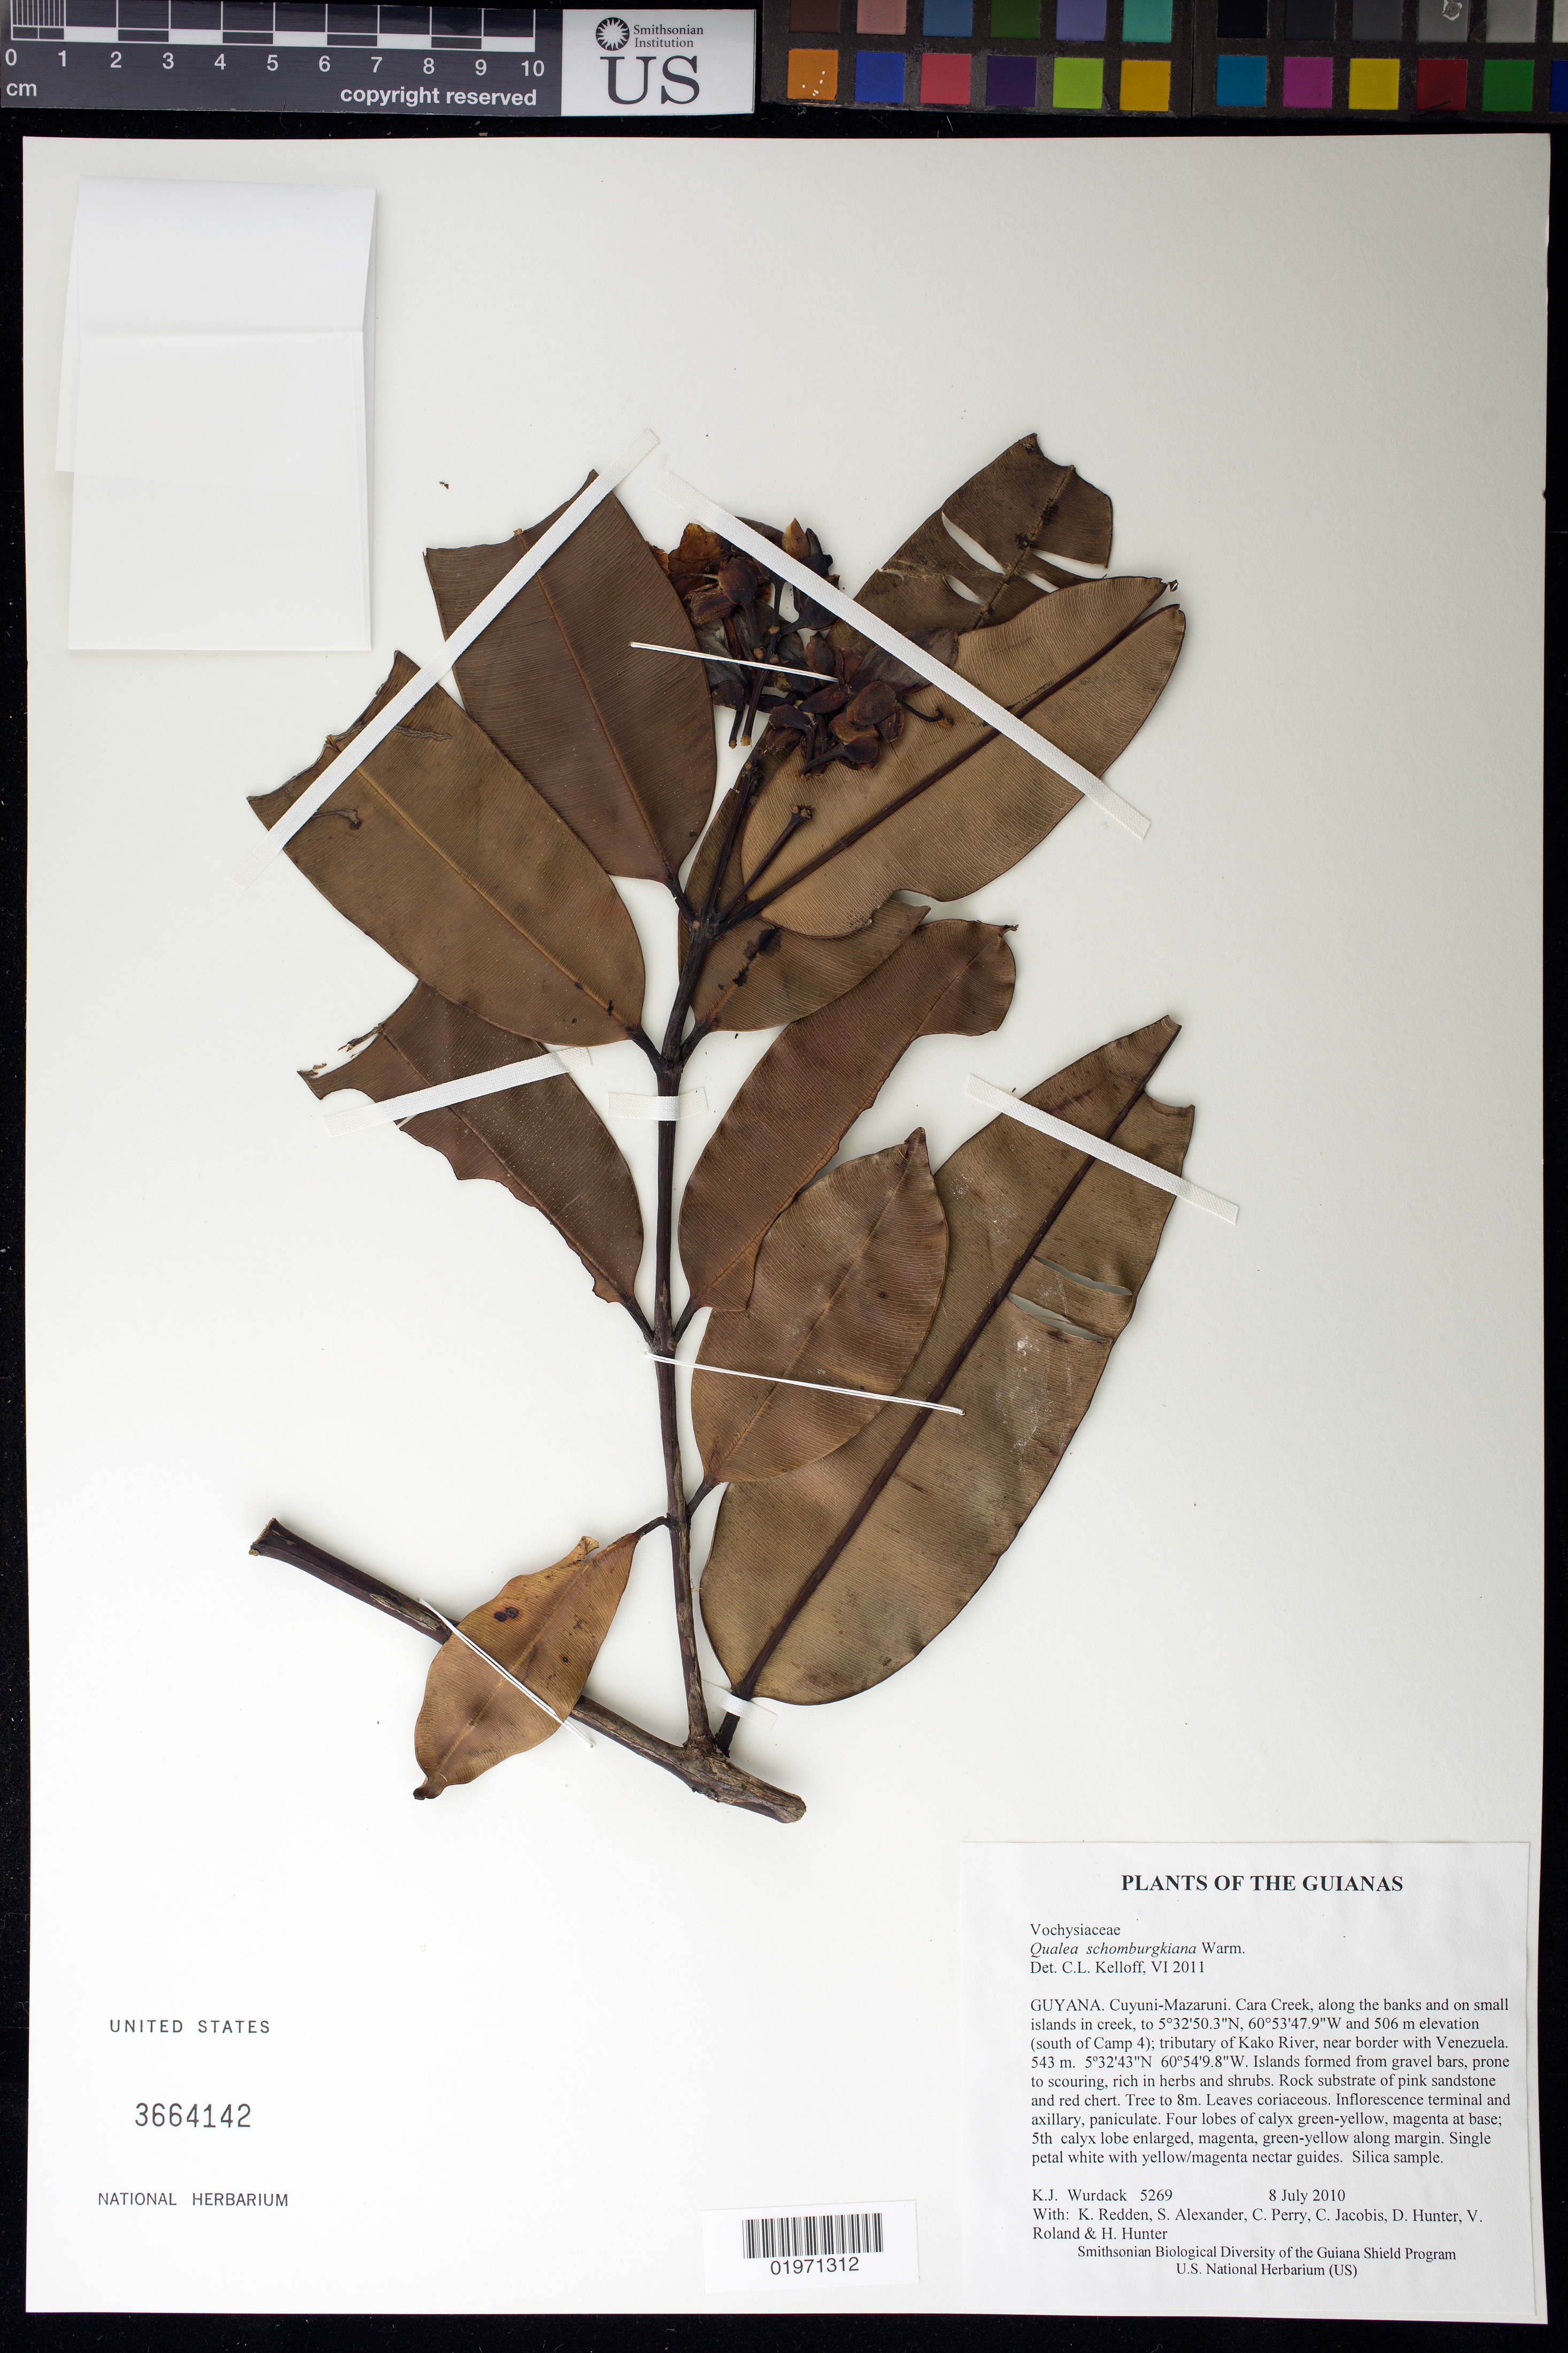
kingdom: Plantae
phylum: Tracheophyta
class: Magnoliopsida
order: Myrtales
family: Vochysiaceae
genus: Qualea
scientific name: Qualea schomburgkiana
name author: Warm.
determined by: Kelloff, Carol L., (US), Smithsonian Institution - National Museum of Natural History (UNITED STATES)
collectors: K. Wurdack, K. M. Redden, S. N. Alexander, C. Perry, C. Jacobis, D. Hunter, V. Roland & H. Hunter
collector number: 5269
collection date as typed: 8 July 2010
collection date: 2010-07-08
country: Guyana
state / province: Cuyuni-Mazaruni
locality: Cara Creek, along the banks and on small islands in creek, to 5°32'50.3"N, 60°53'47.9"W and 506 m elevation (south of Camp 4); tributary of Kako River, near border with Venezuela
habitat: Islands formed from gravel bars, prone to scouring, rich in herbs and shrubs. Rock substrate of pink sandstone and red chert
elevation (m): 543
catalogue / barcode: US 3664142